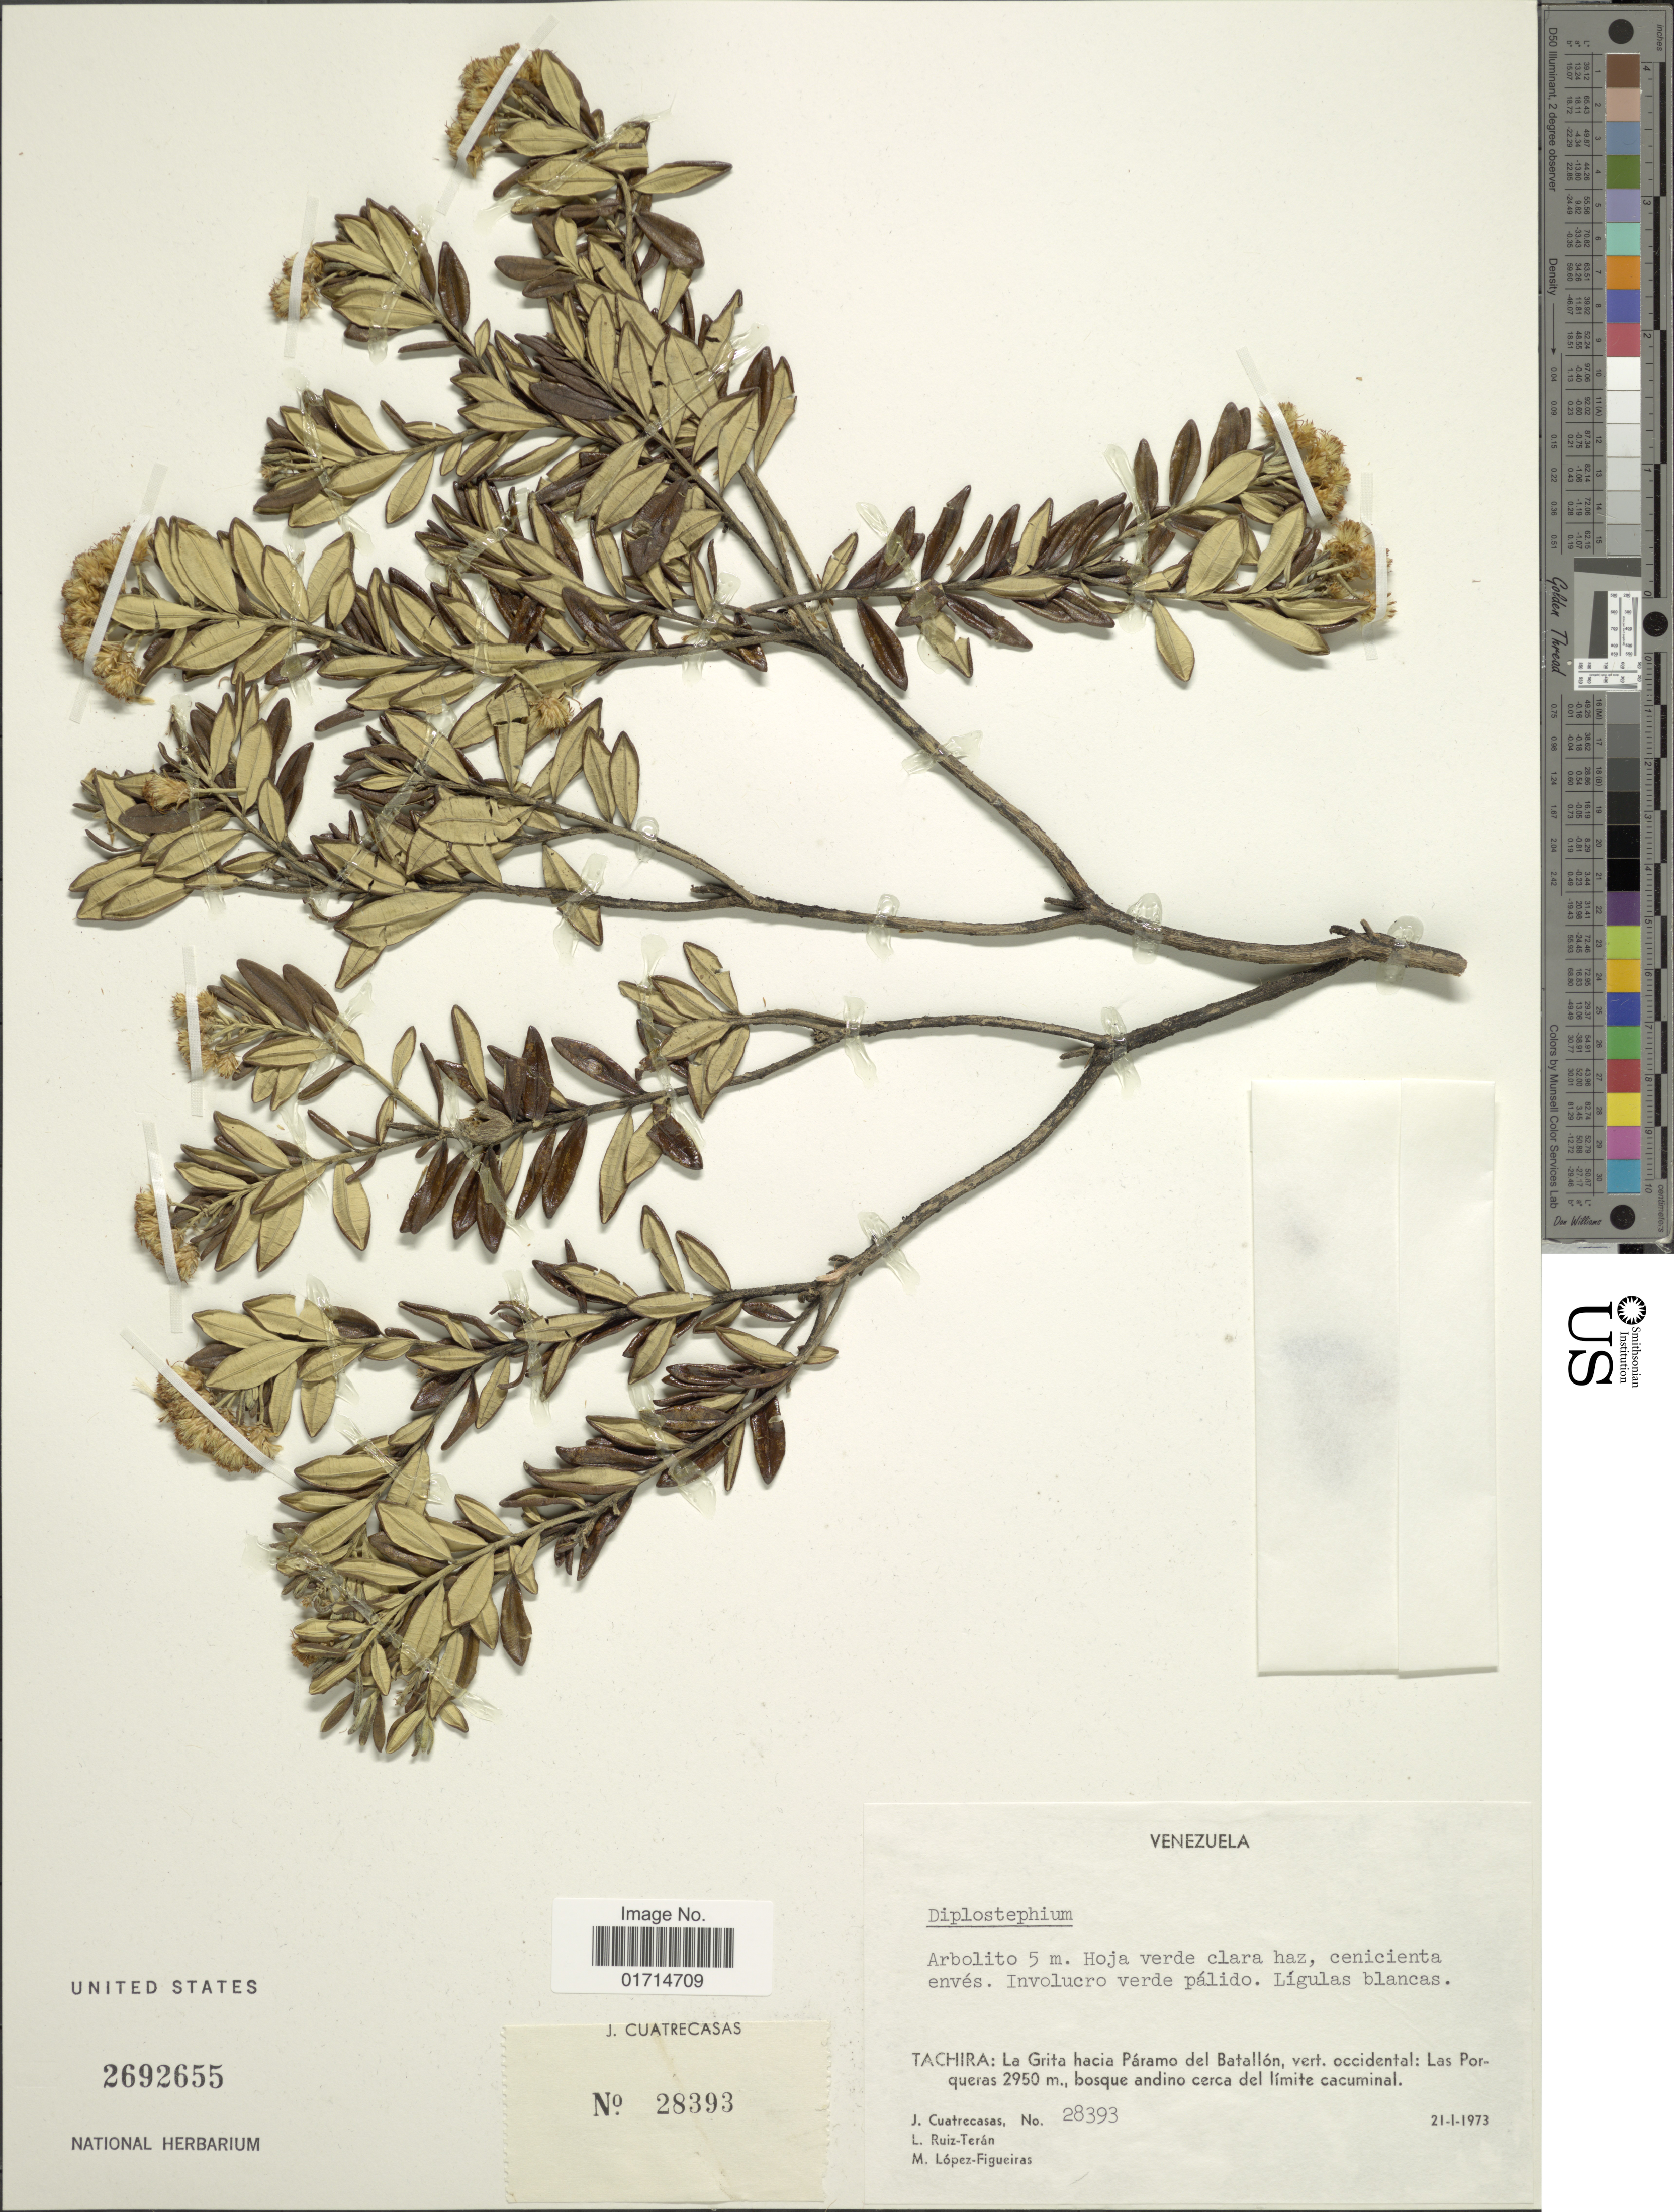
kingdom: Plantae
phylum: Tracheophyta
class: Magnoliopsida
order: Asterales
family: Asteraceae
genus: Diplostephium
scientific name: Diplostephium obtusum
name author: S.F. Blake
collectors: J. Cuatrecasas, L. E. Ruíz-Terán & M. Lopéz-F.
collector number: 28393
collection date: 1973-01-21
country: Venezuela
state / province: Tachira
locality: La Grita hacia Paramo del Batallon, vert. occidental: Las Porqueras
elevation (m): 2950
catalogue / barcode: US 2692655